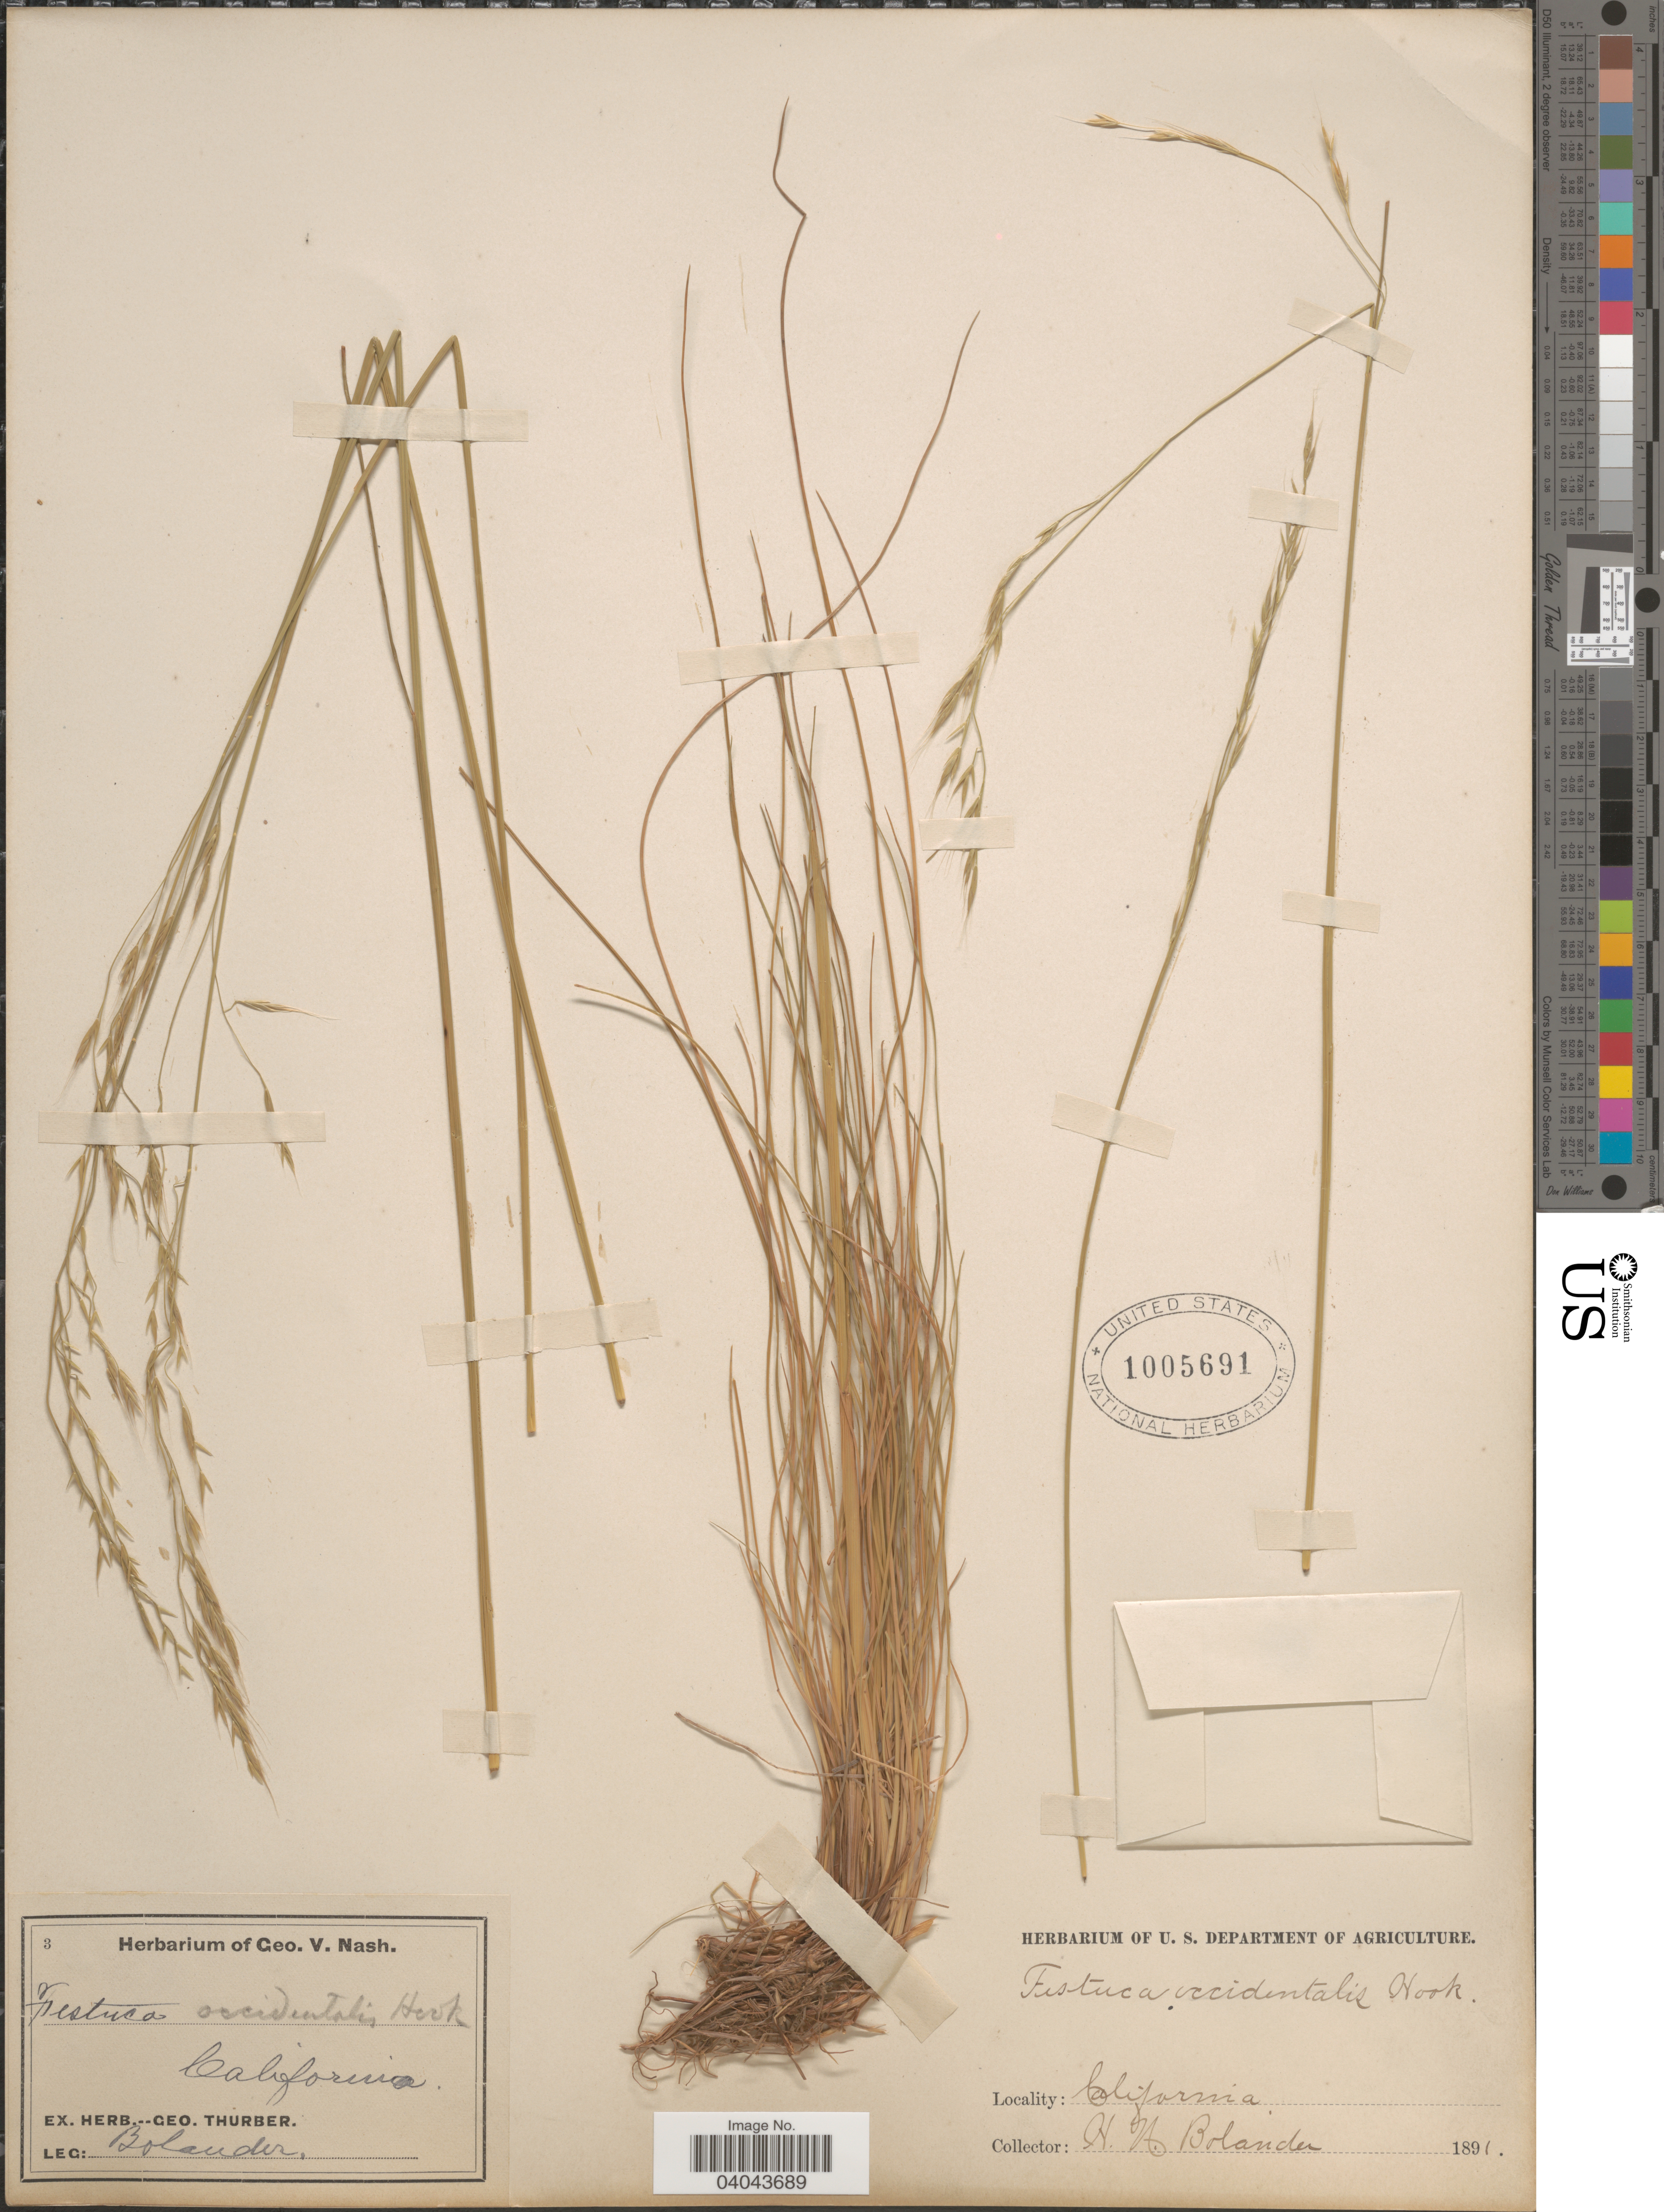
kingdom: Plantae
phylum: Tracheophyta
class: Liliopsida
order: Poales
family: Poaceae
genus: Festuca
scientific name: Festuca occidentalis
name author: Hook.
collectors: H. Bolander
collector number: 3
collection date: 1891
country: United States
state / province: California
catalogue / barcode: US 1005691